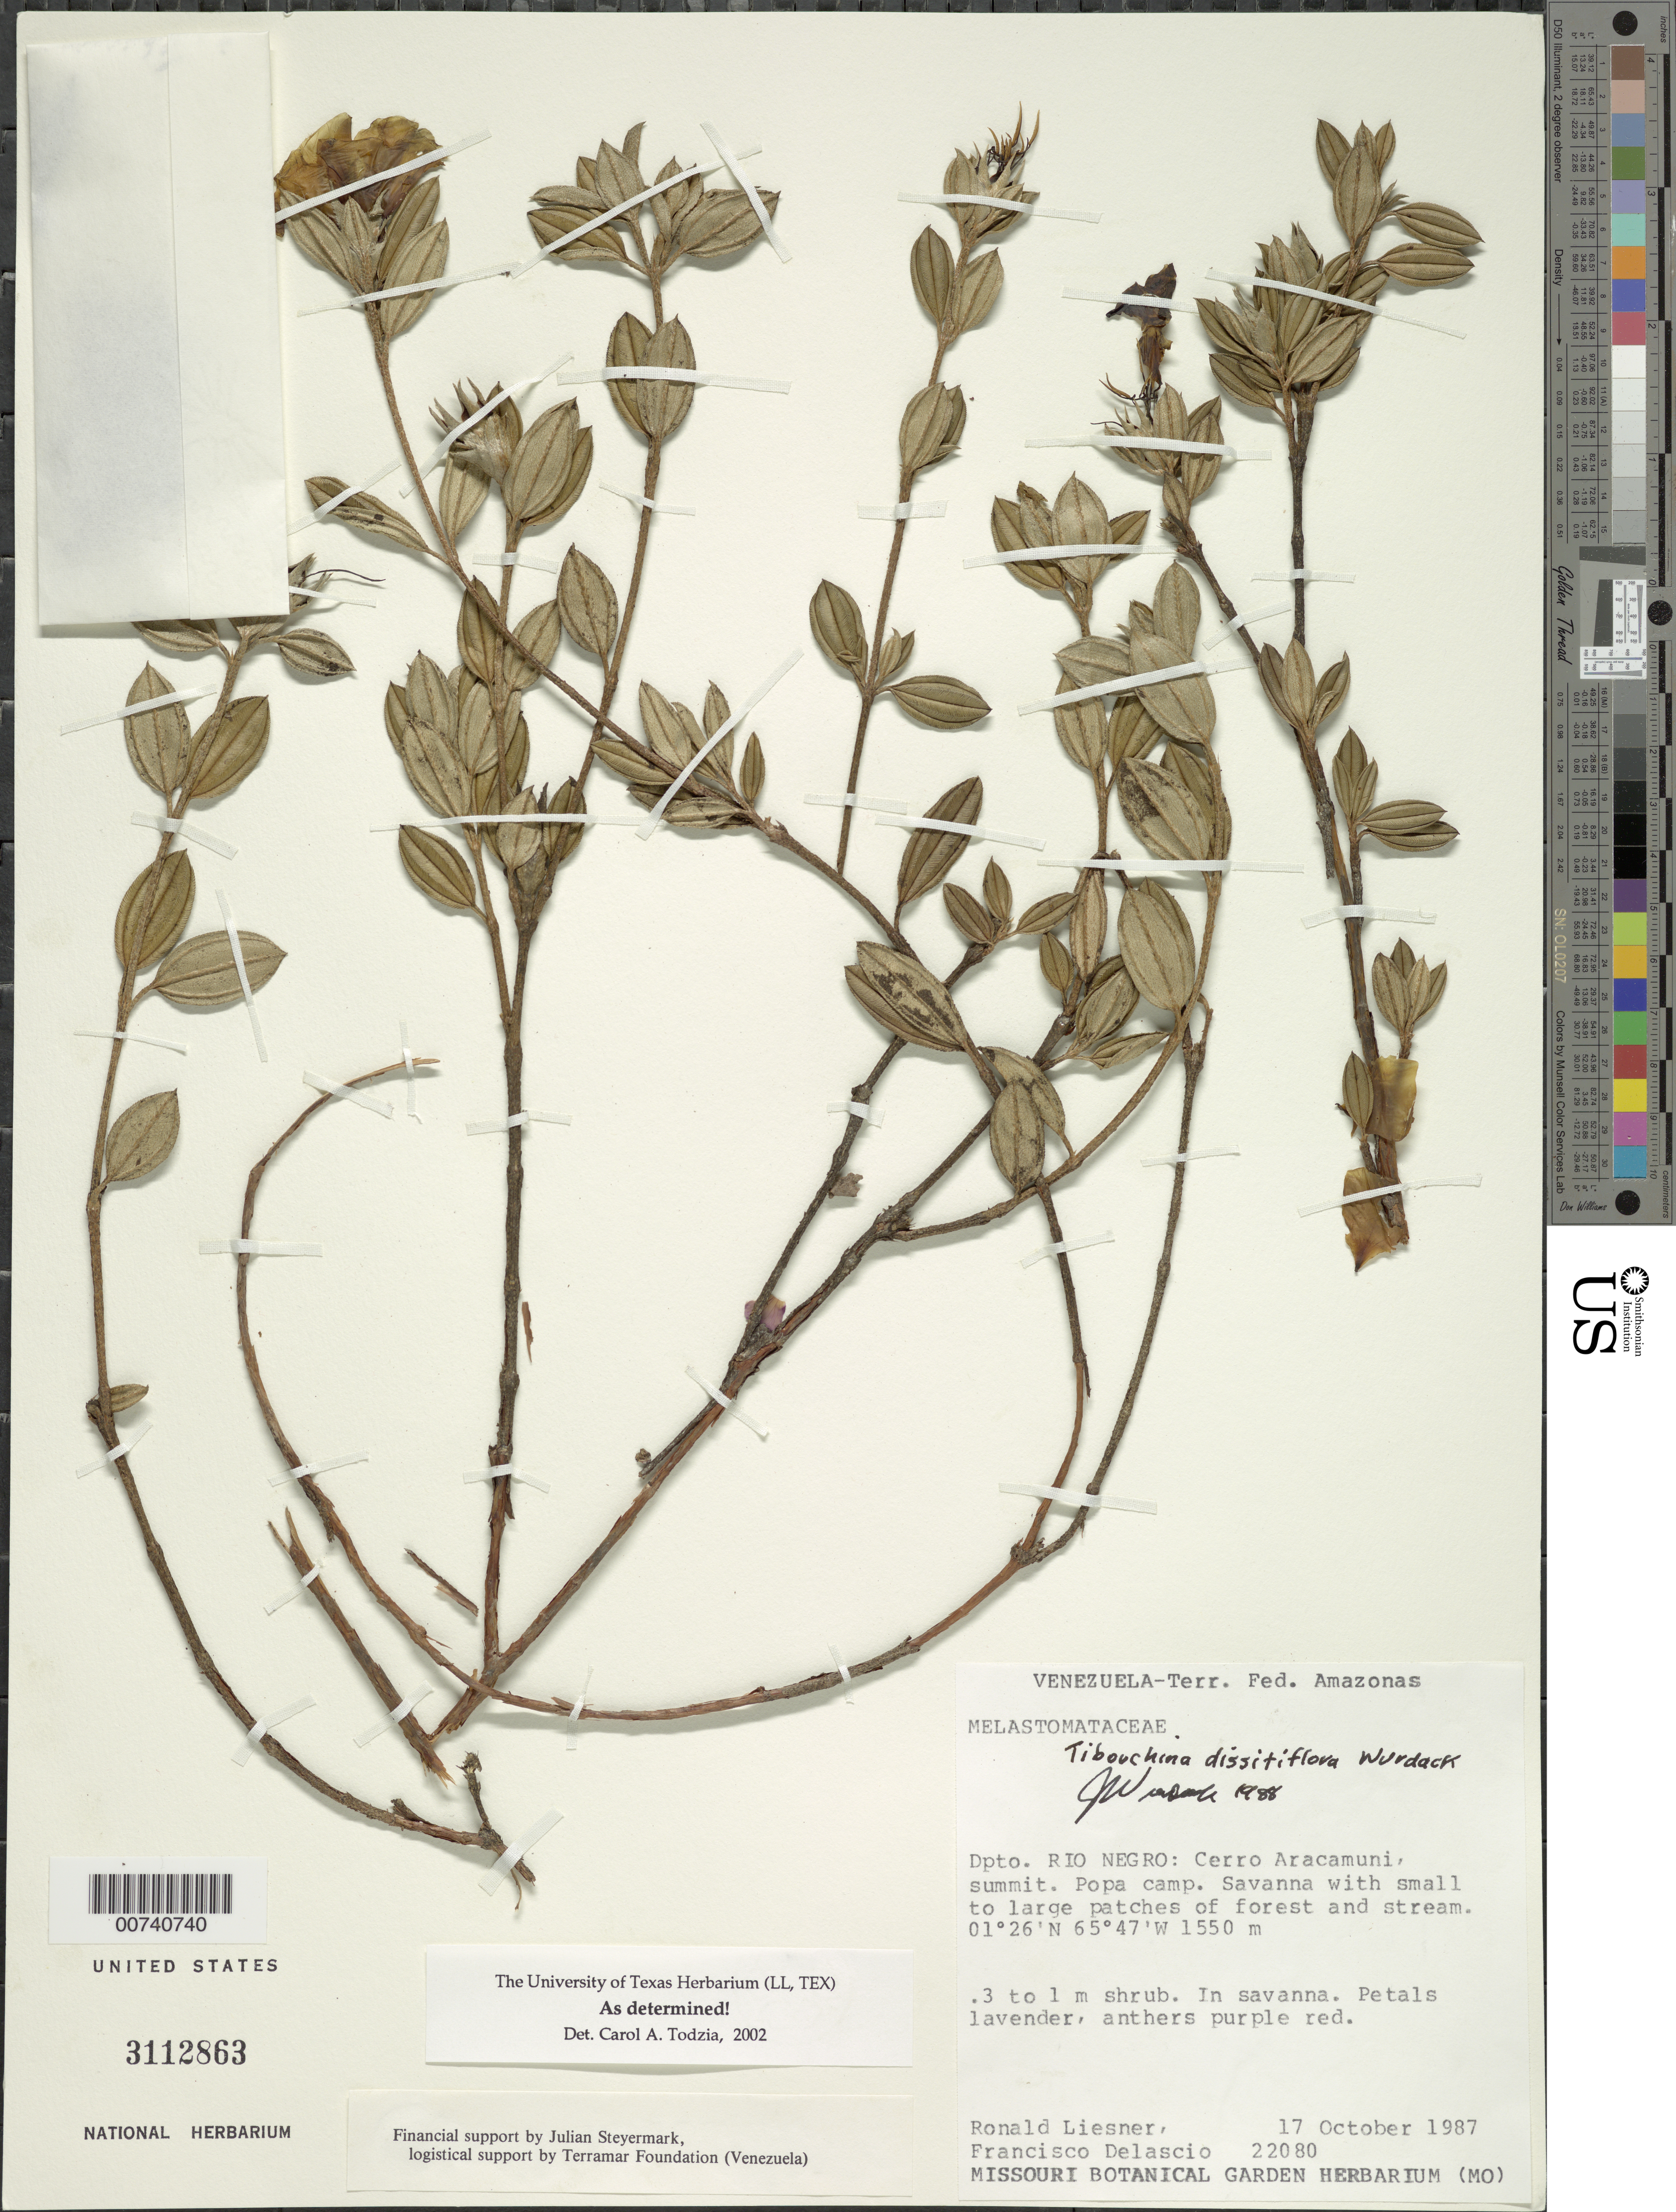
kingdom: Plantae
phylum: Tracheophyta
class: Magnoliopsida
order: Myrtales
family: Melastomataceae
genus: Tibouchina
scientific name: Tibouchina dissitiflora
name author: Wurdack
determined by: Todzia, C. A., (TEX), University of Texas Austin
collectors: R. L. Liesner & F. Delascio C.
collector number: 22080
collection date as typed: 17-Oct-87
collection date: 1987-10-17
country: Venezuela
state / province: Amazonas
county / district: Río Negro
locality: Cerro Aracamuni, Popa camp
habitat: Savanna with small to large patches of forest & stream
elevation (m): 1550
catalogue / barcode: US 3112863